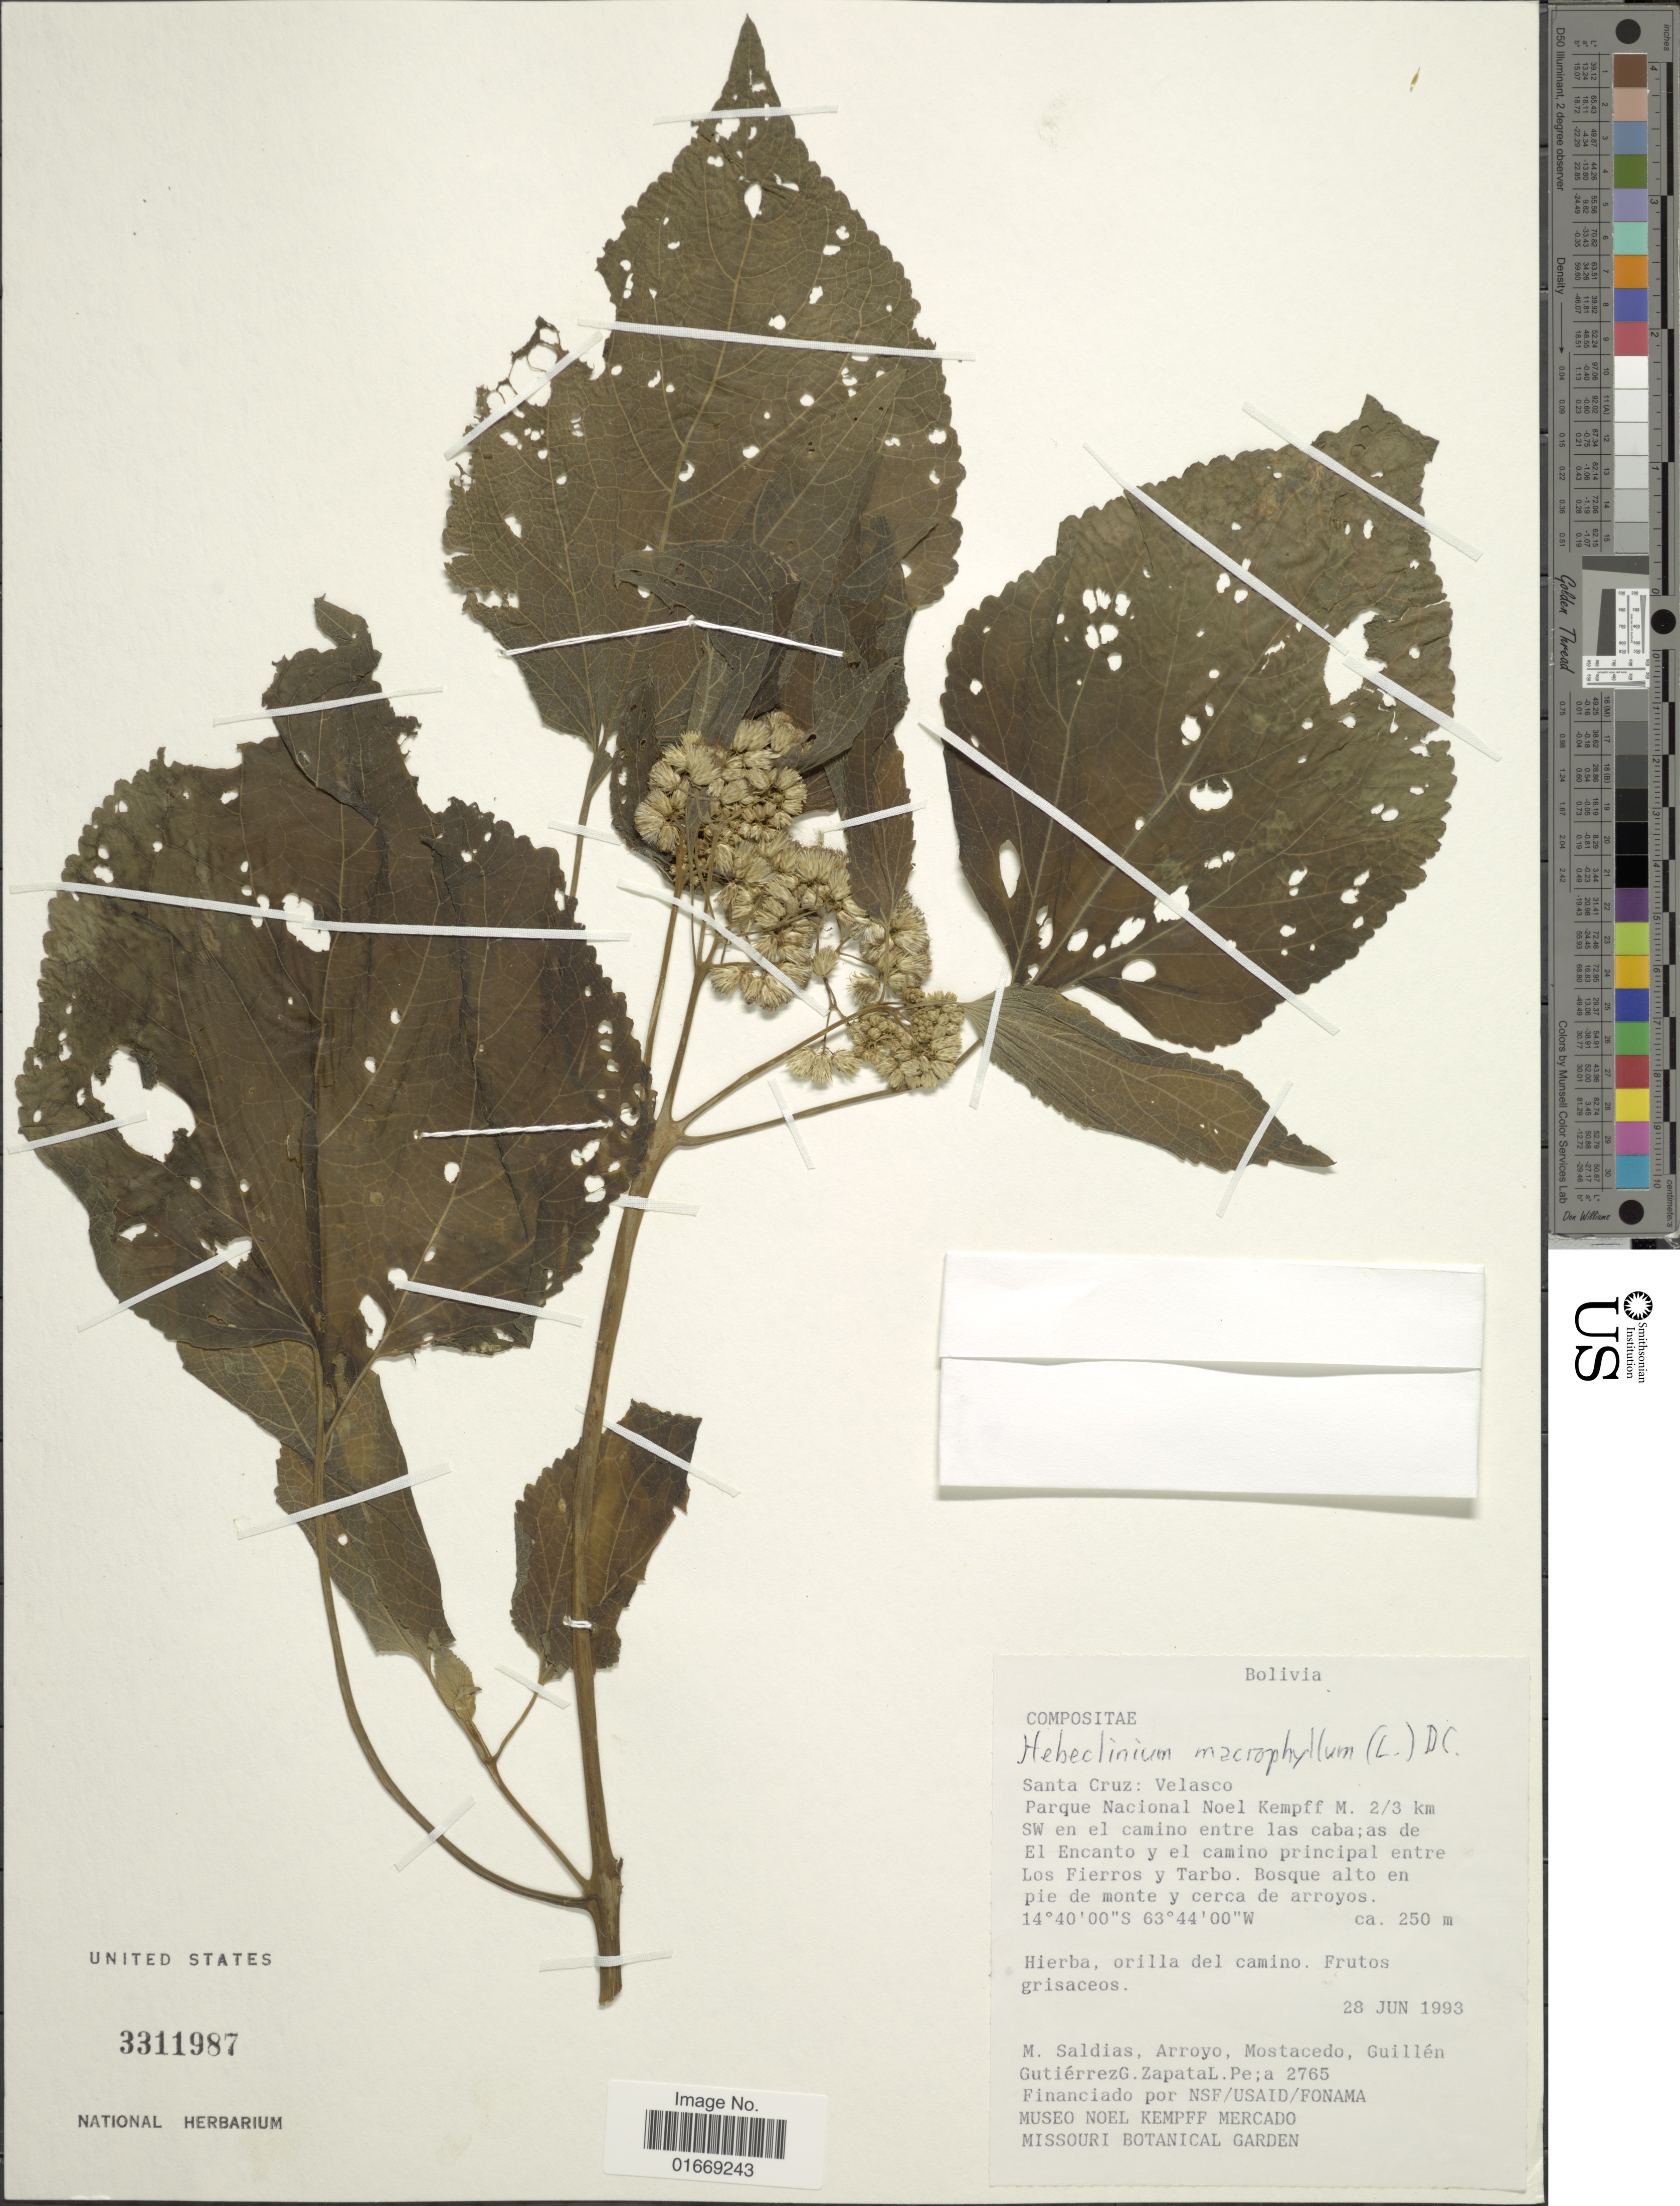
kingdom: Plantae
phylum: Tracheophyta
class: Magnoliopsida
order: Asterales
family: Asteraceae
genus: Hebeclinium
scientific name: Hebeclinium macrophyllum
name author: (L.) DC.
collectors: M. Saldias, Arroyo, --, Mostacedo, --, -- Guillen & et al.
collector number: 2765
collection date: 1993-06-28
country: Bolivia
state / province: Santa Cruz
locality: Santa Cruz: Velasco. Parque Nacional Noel Kempff M. 2/3 km SW en el camino entre las caba; as de El Encanto y el camino principal entre Los Fierros y Tarbo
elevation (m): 250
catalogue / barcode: US 3311987